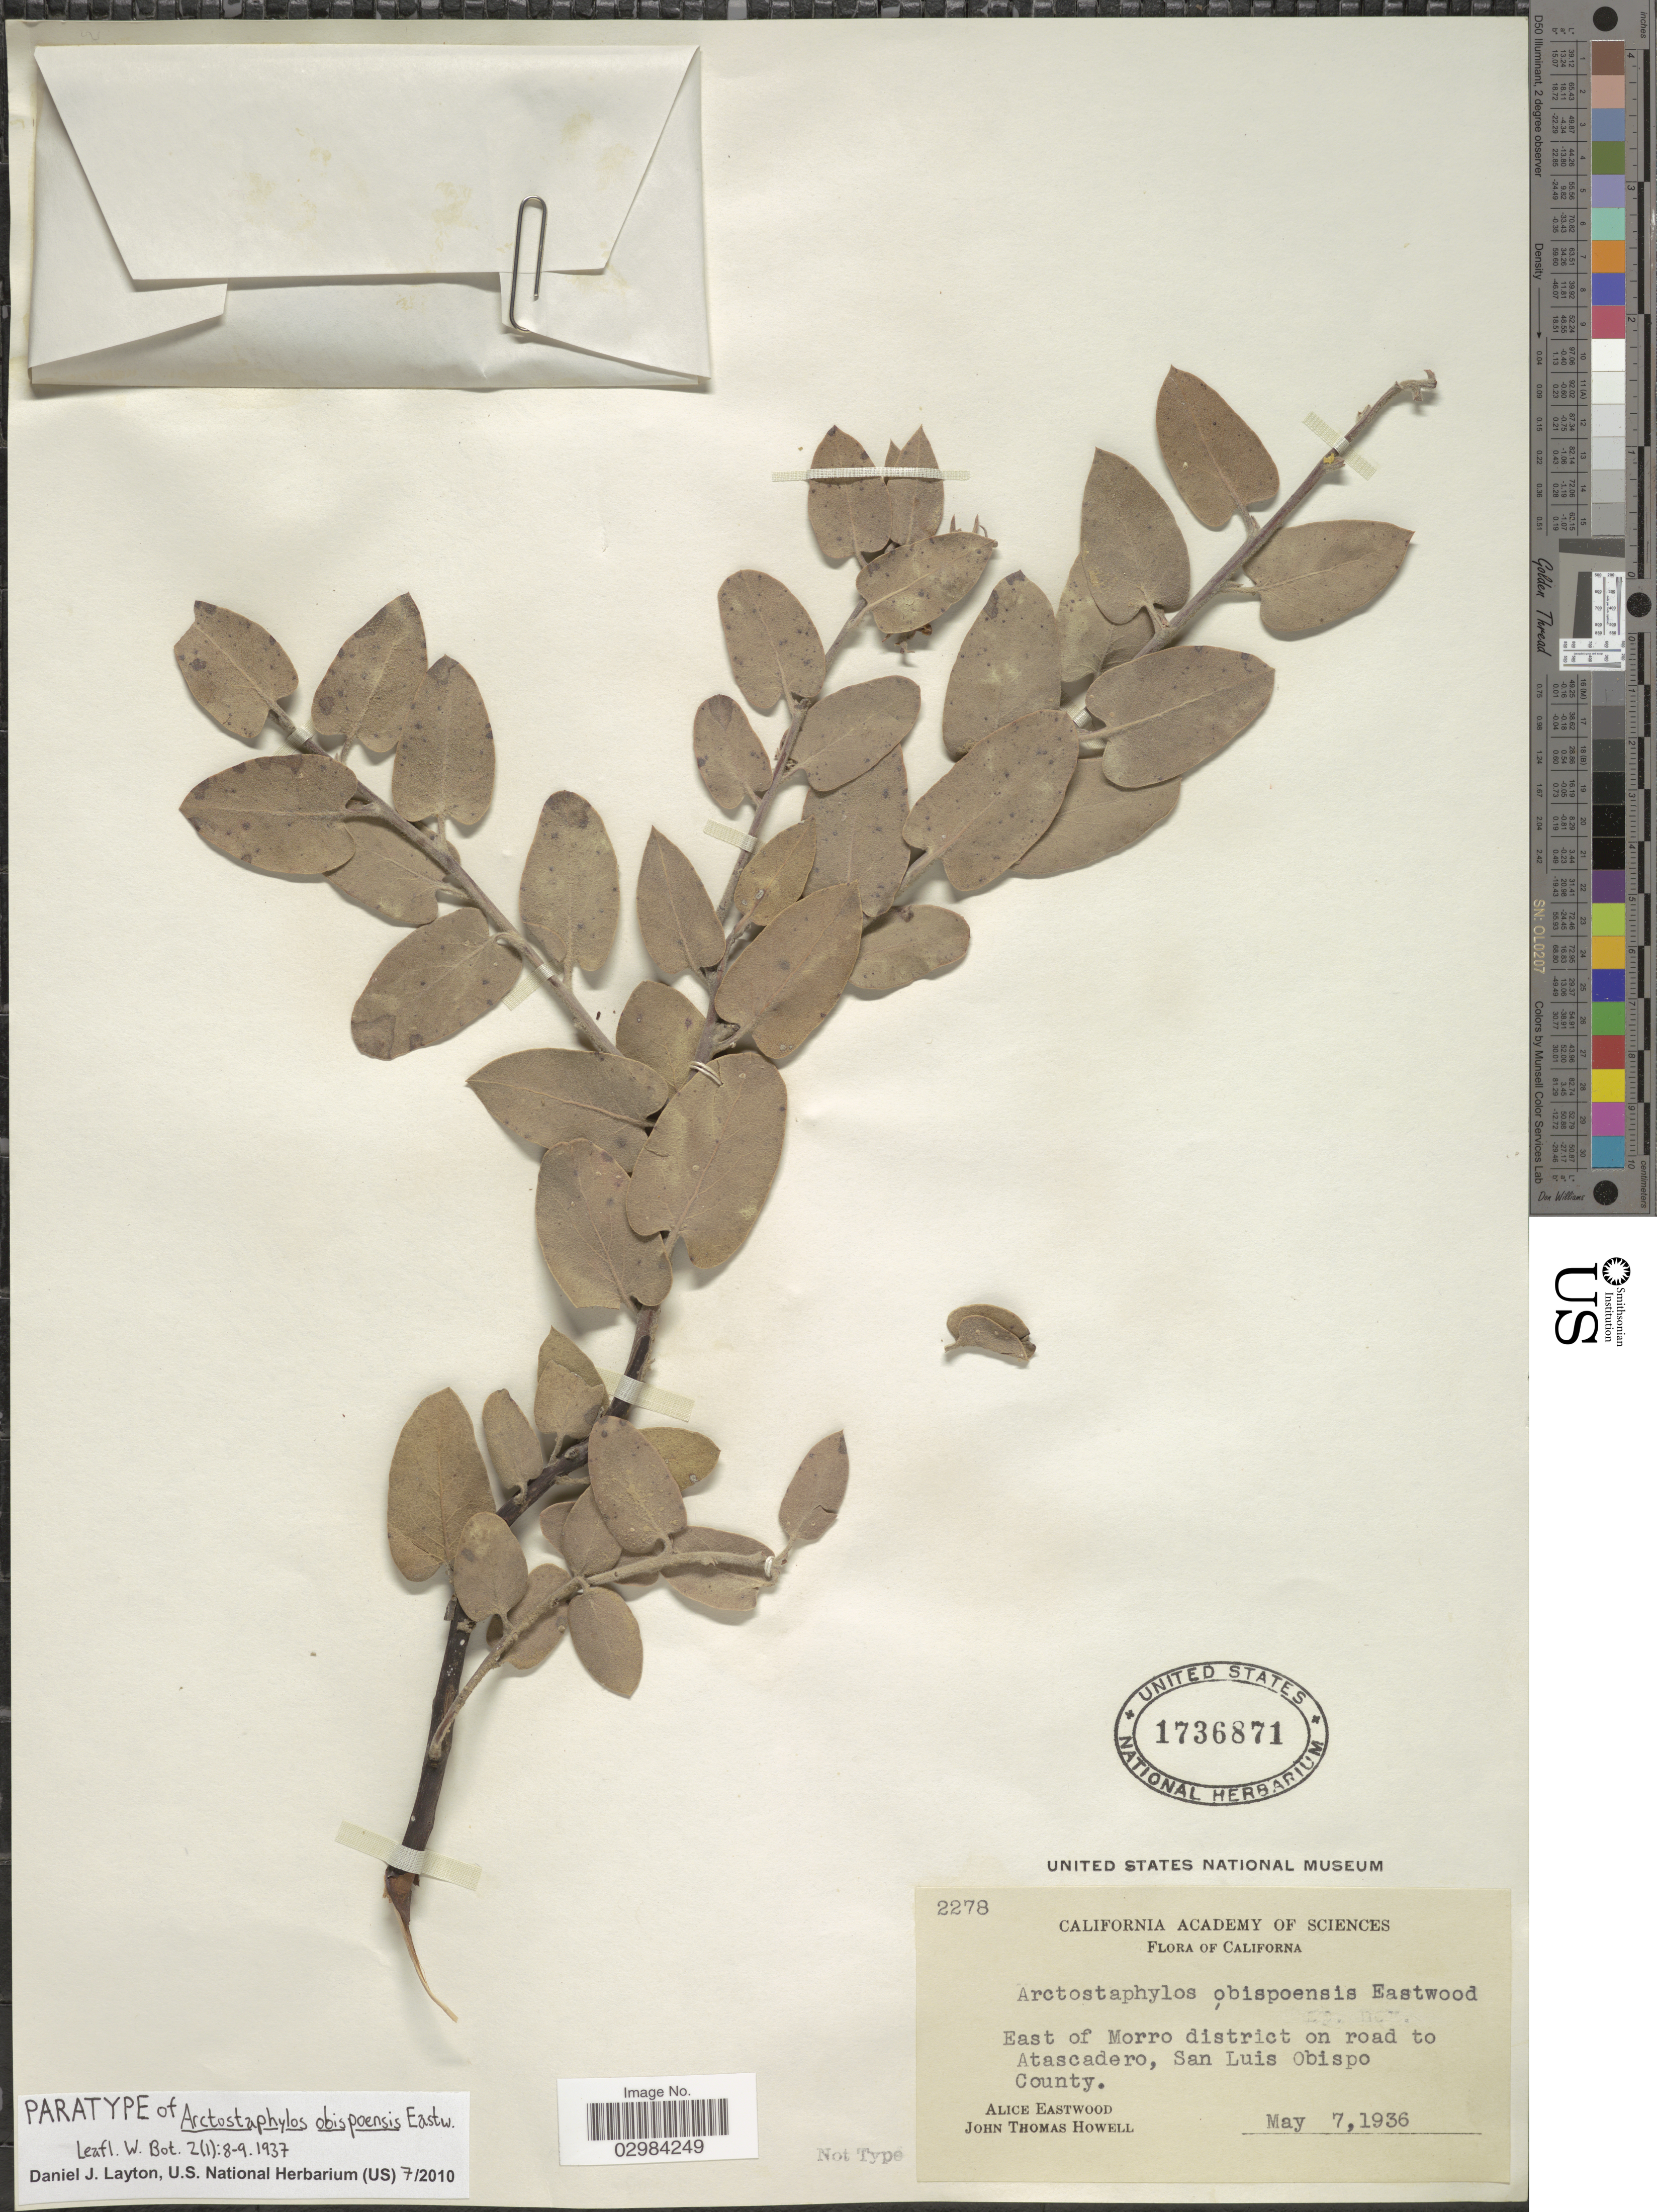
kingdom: Plantae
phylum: Tracheophyta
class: Magnoliopsida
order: Ericales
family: Ericaceae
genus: Arctostaphylos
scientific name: Arctostaphylos obispoensis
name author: Eastw.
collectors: A. Eastwood & J. T. Howell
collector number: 2278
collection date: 1936-05-07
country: United States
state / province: California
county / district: San Luis Obispo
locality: East of Morro district on road to Atascadero, San Luis Obispo County.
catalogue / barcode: US 1736871